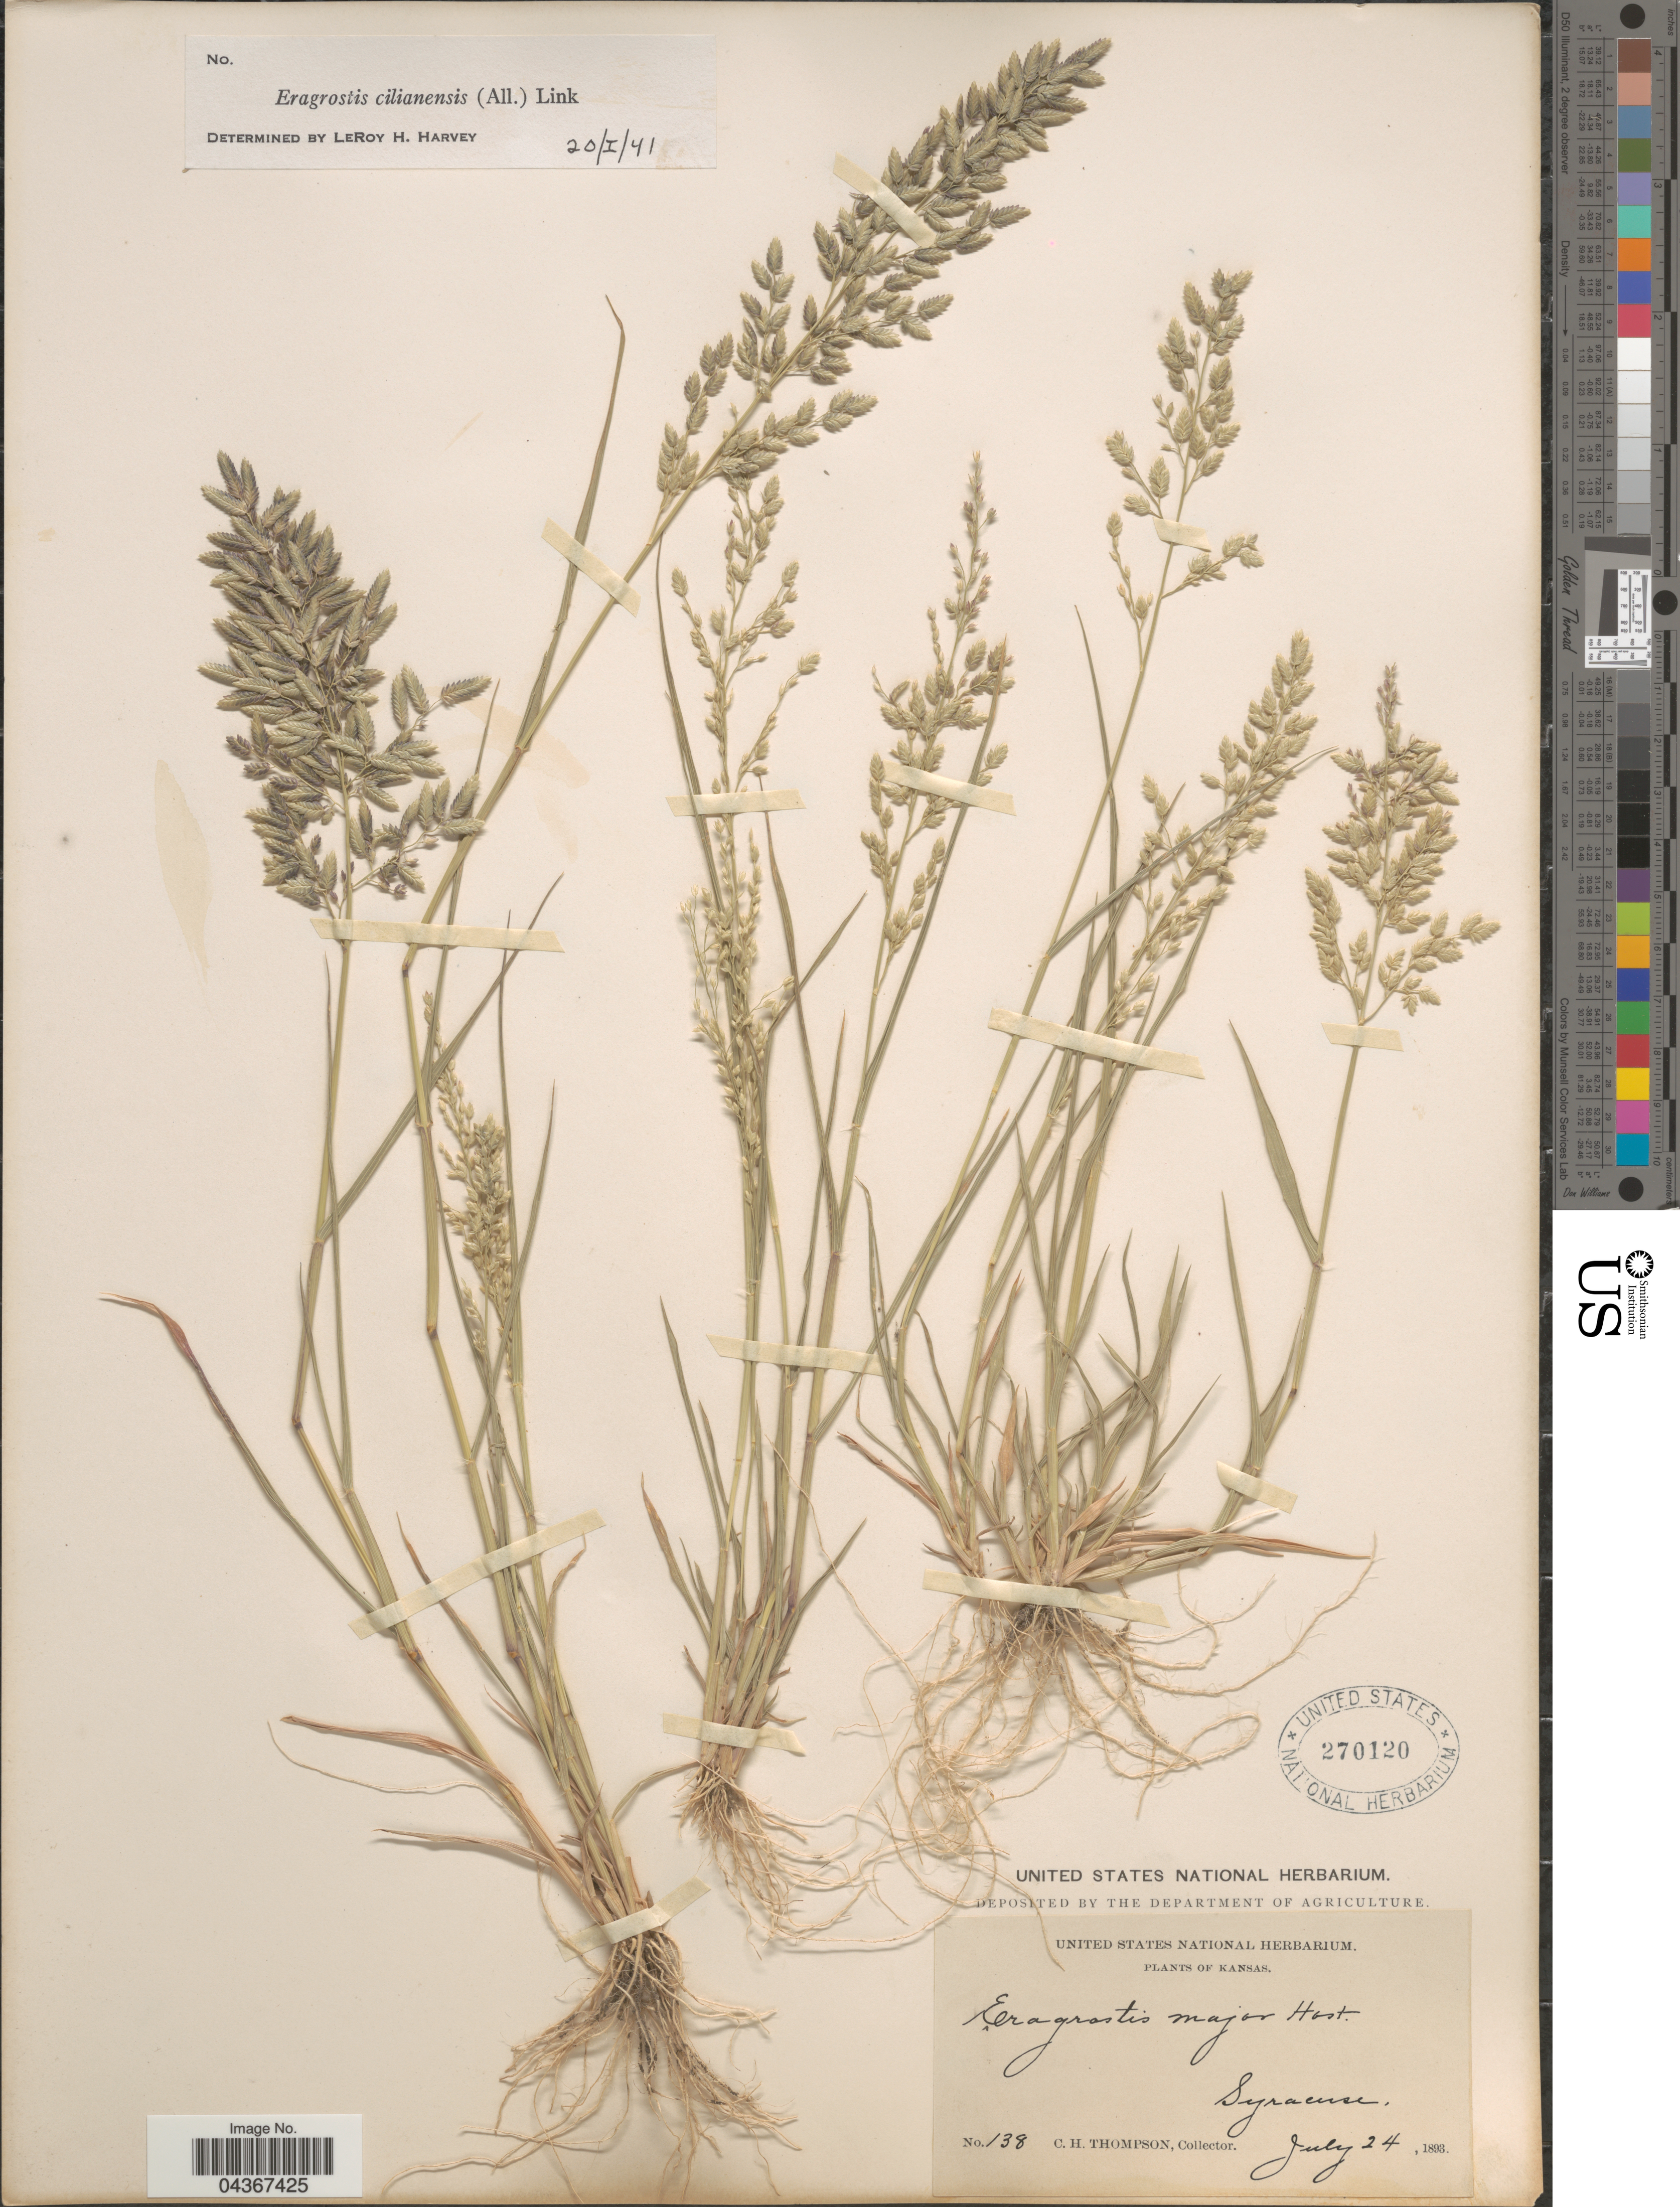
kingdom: Plantae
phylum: Tracheophyta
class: Liliopsida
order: Poales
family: Poaceae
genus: Eragrostis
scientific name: Eragrostis cilianensis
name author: (Bellardi) Vignolo ex Janch.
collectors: C. H. Thompson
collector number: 138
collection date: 1893-07-24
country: United States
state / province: Kansas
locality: Syracuse.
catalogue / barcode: US 270120